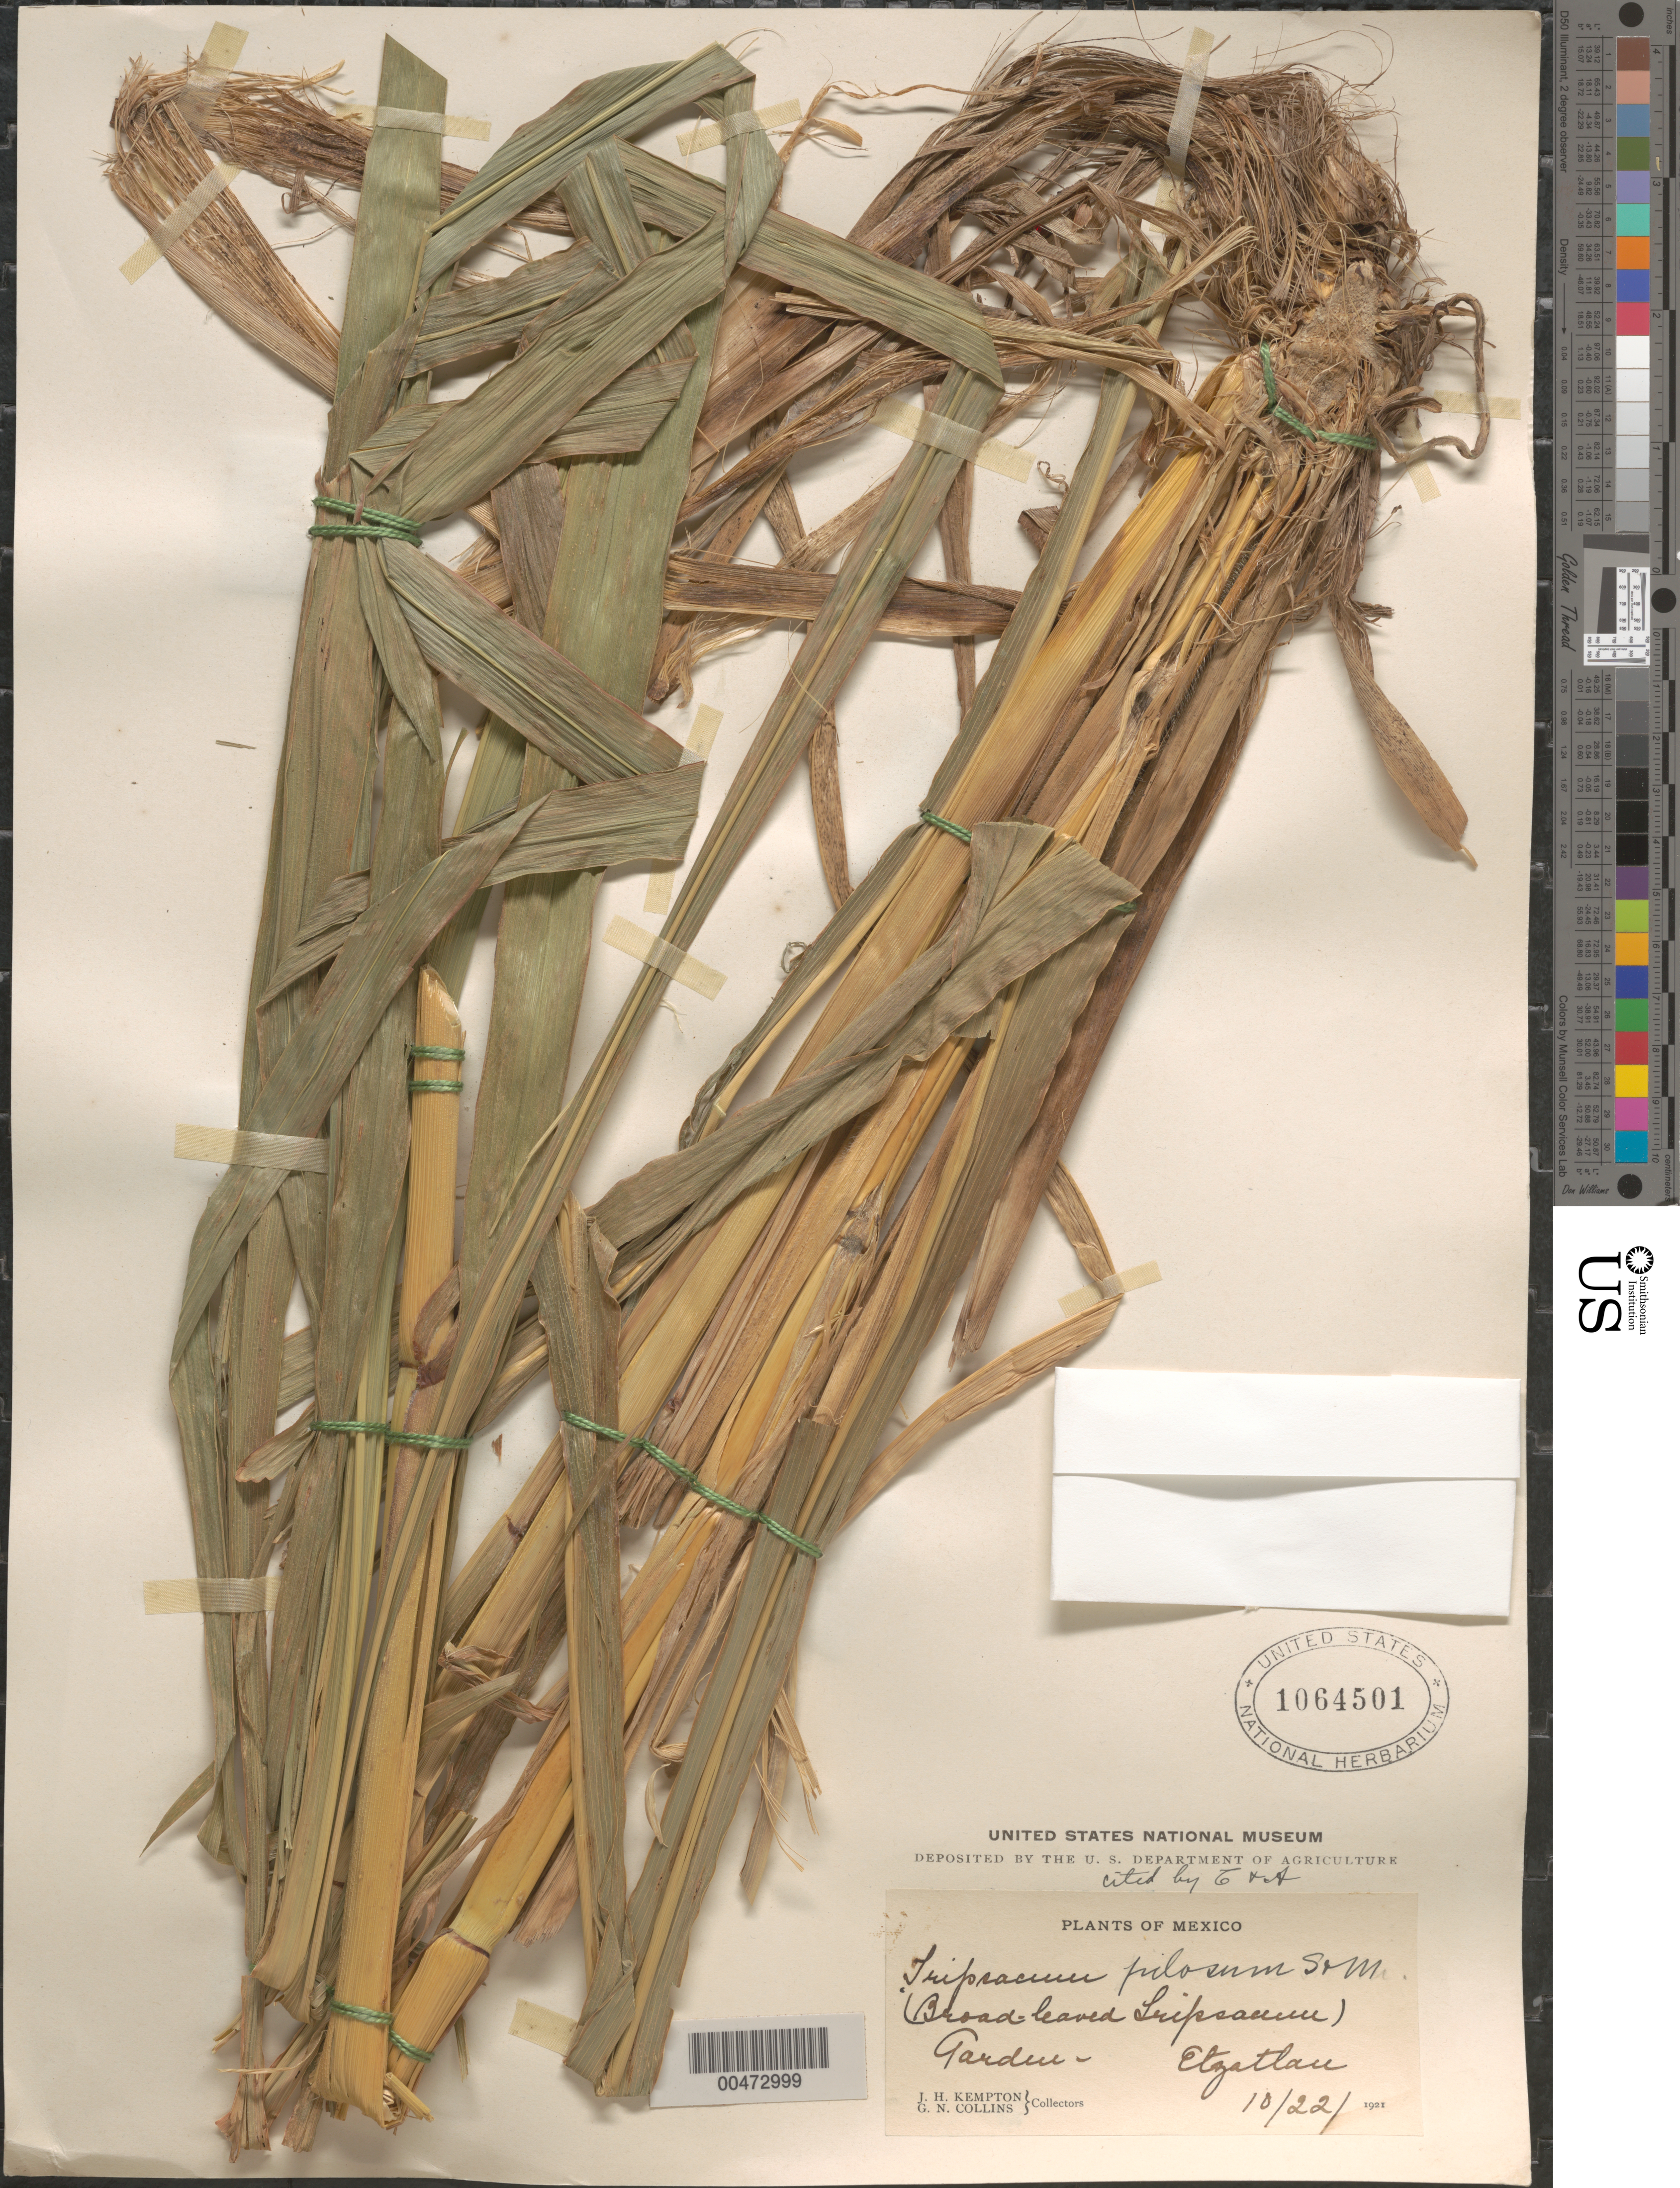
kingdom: Plantae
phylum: Tracheophyta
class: Liliopsida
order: Poales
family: Poaceae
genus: Tripsacum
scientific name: Tripsacum pilosum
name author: Scribn. & Merr.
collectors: J. H. Kempton & G. Collins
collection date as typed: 22 Oct 1921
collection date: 1921-10-22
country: Mexico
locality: Etzatlan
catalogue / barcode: US 1064501